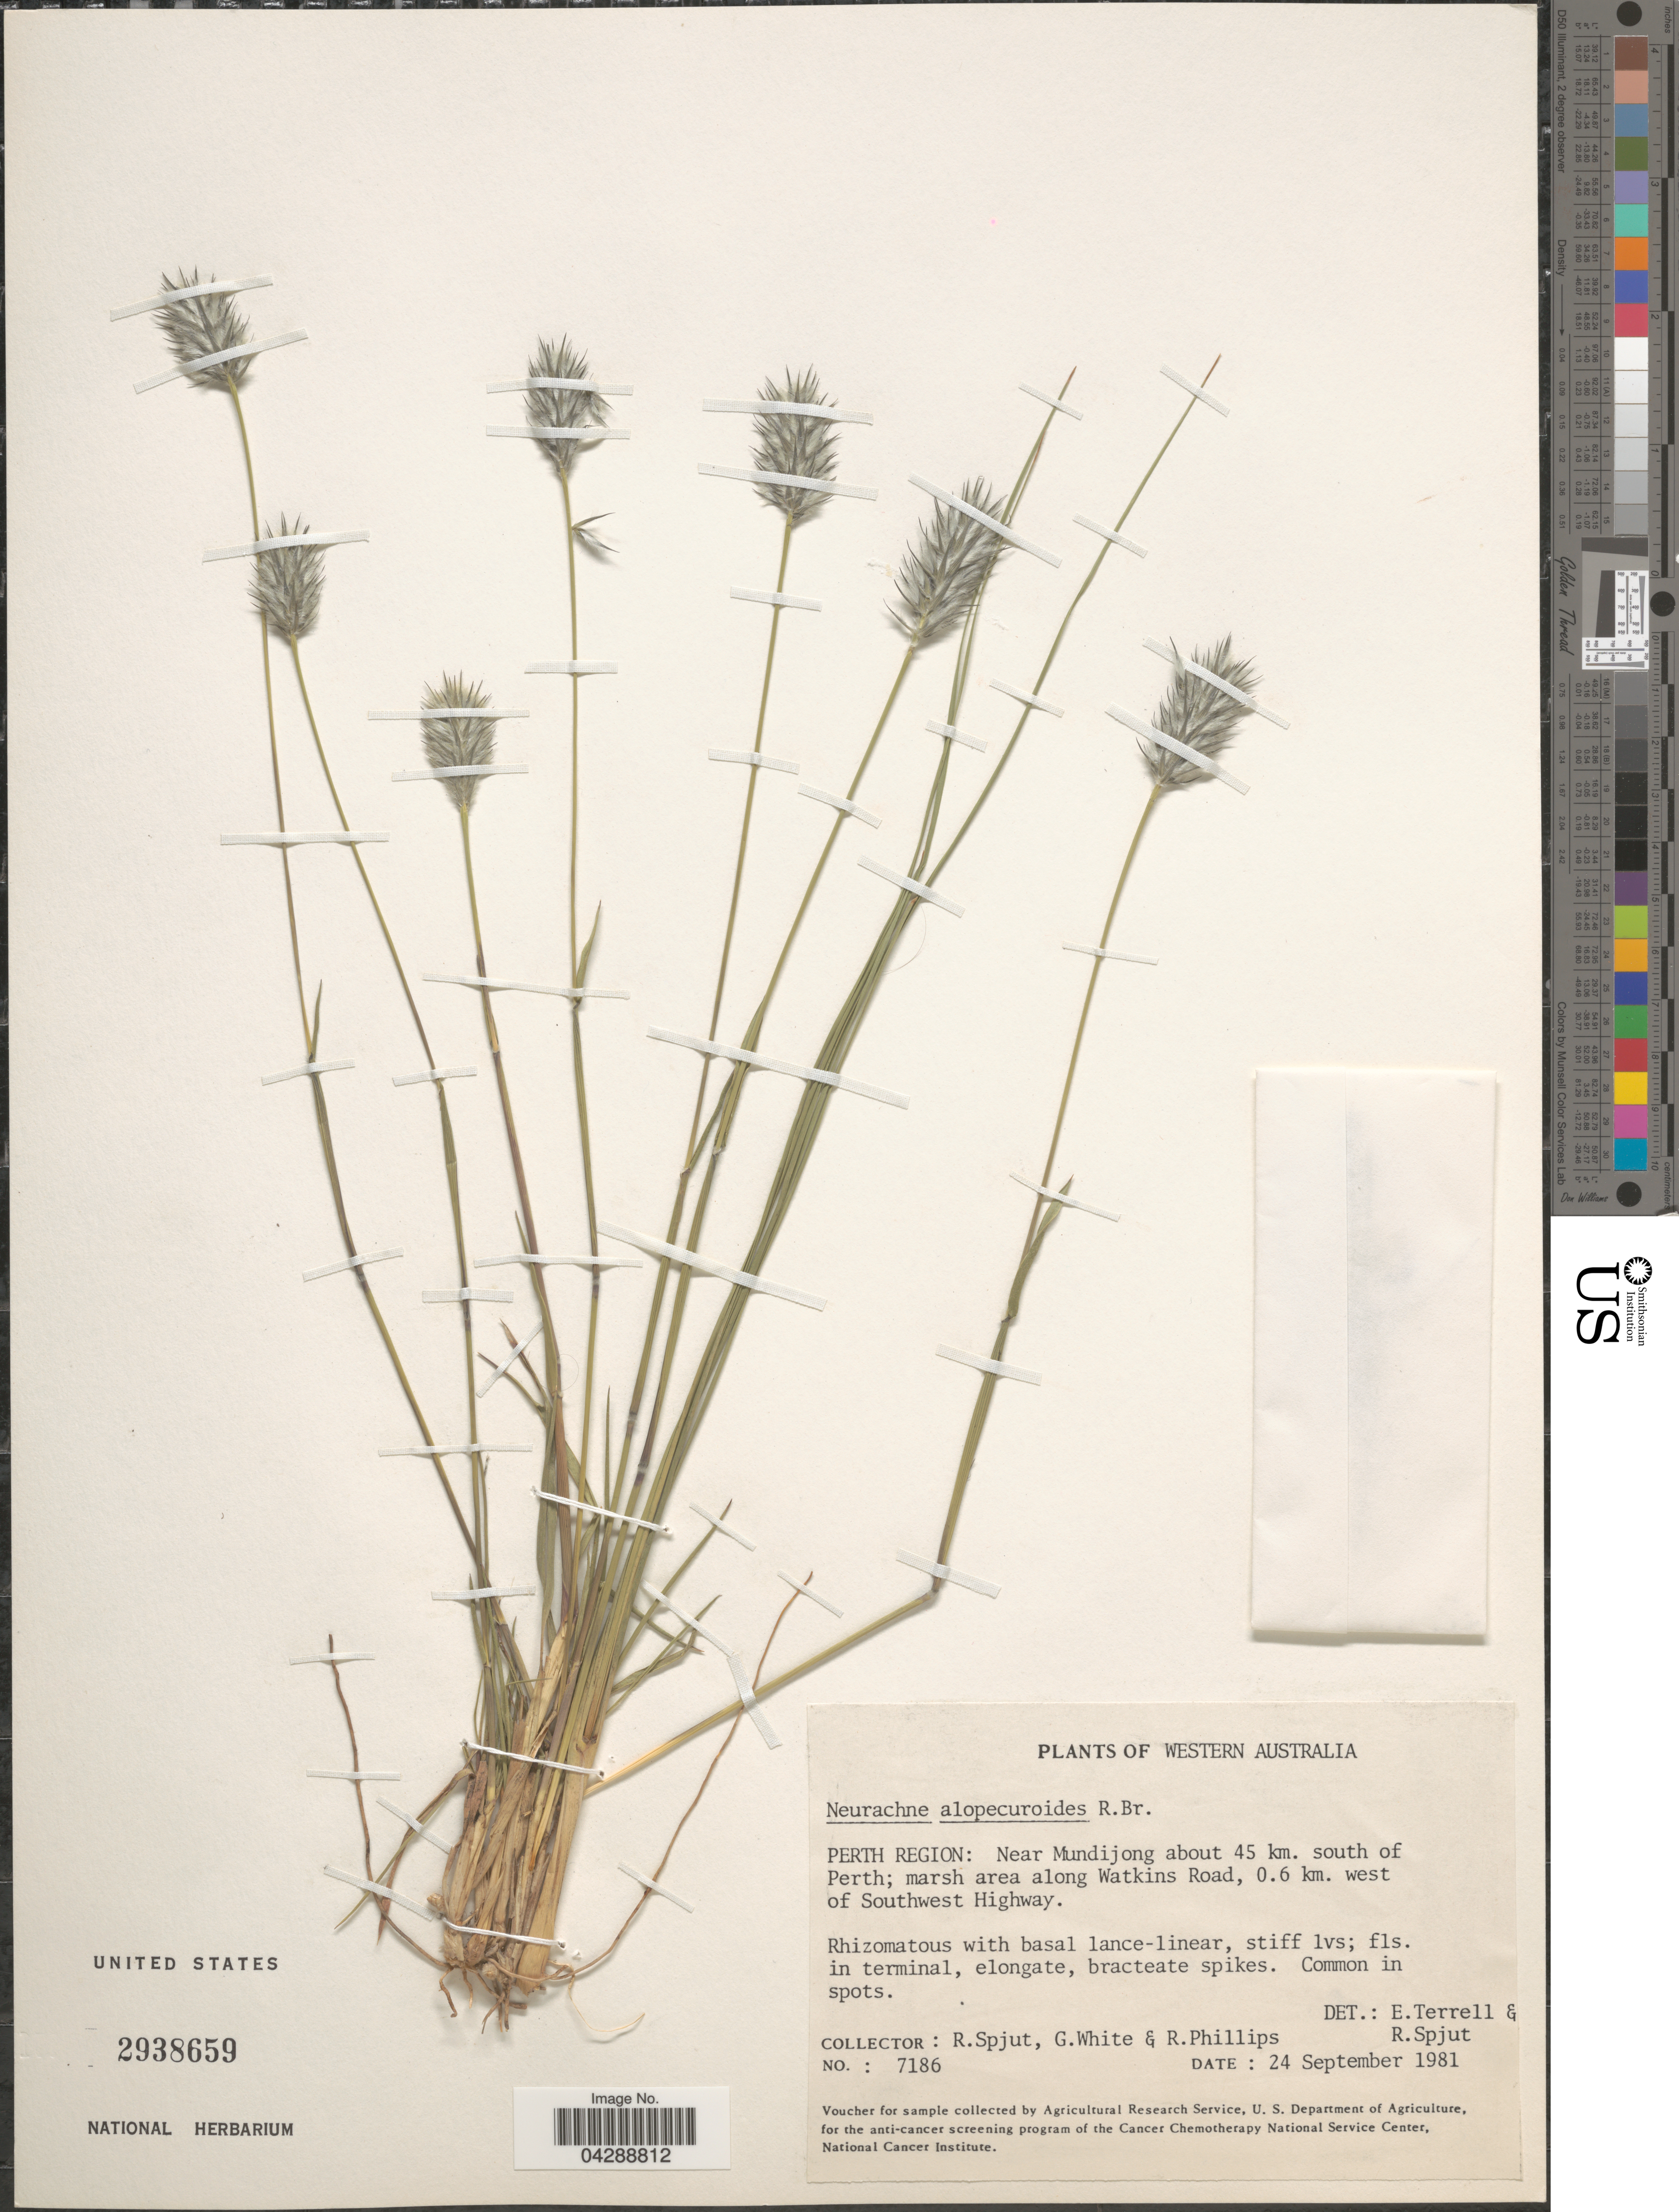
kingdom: Plantae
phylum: Tracheophyta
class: Liliopsida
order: Poales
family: Poaceae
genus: Neurachne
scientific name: Neurachne alopecuroidea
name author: R. Br.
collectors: R. Spjut, G. White & R. Phillips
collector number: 7186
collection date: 1981-09-24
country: Australia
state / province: Western Australia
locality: Western Australia. Perth Region: Near Mundijong about 45 km. south of Perth; marsh area along Watkins Road, 0.6 km. west of Southwest Highway.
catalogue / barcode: US 2938659